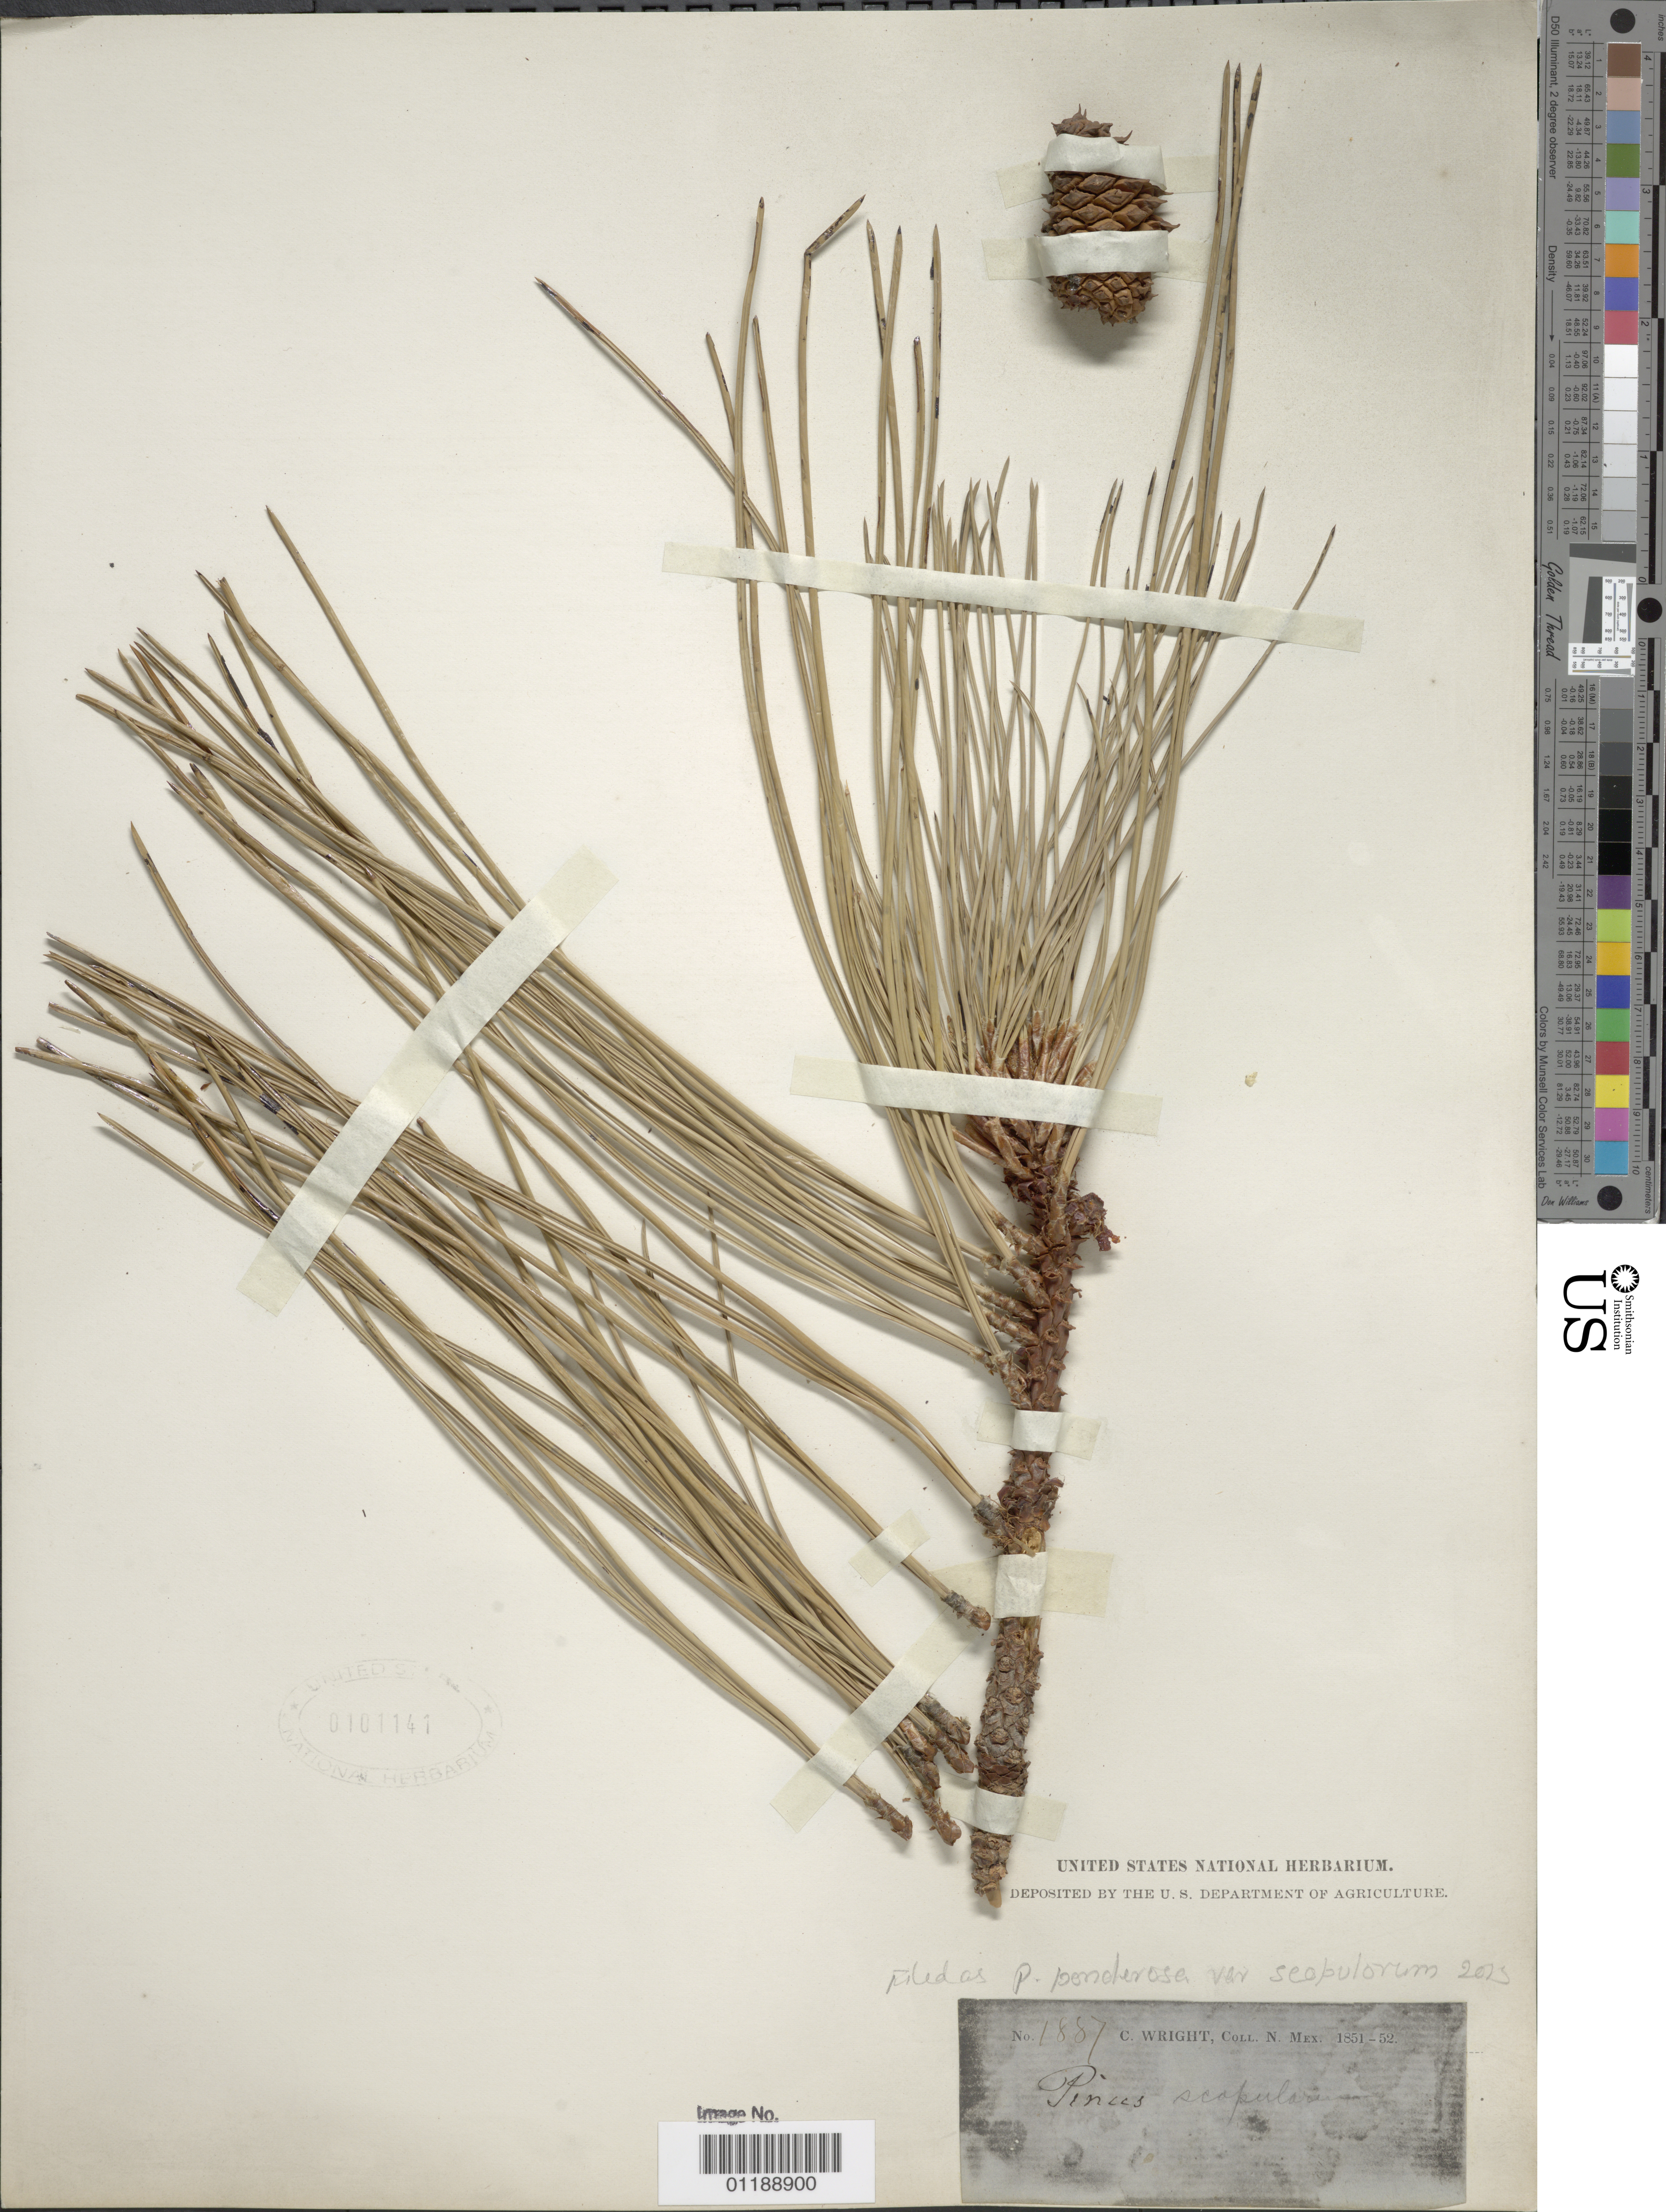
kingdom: Plantae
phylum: Tracheophyta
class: Pinopsida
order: Pinales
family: Pinaceae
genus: Pinus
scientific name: Pinus ponderosa var. scopulorum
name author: Engelm.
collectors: C. Wright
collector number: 1887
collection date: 1851/1852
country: United States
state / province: New Mexico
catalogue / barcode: US 101141